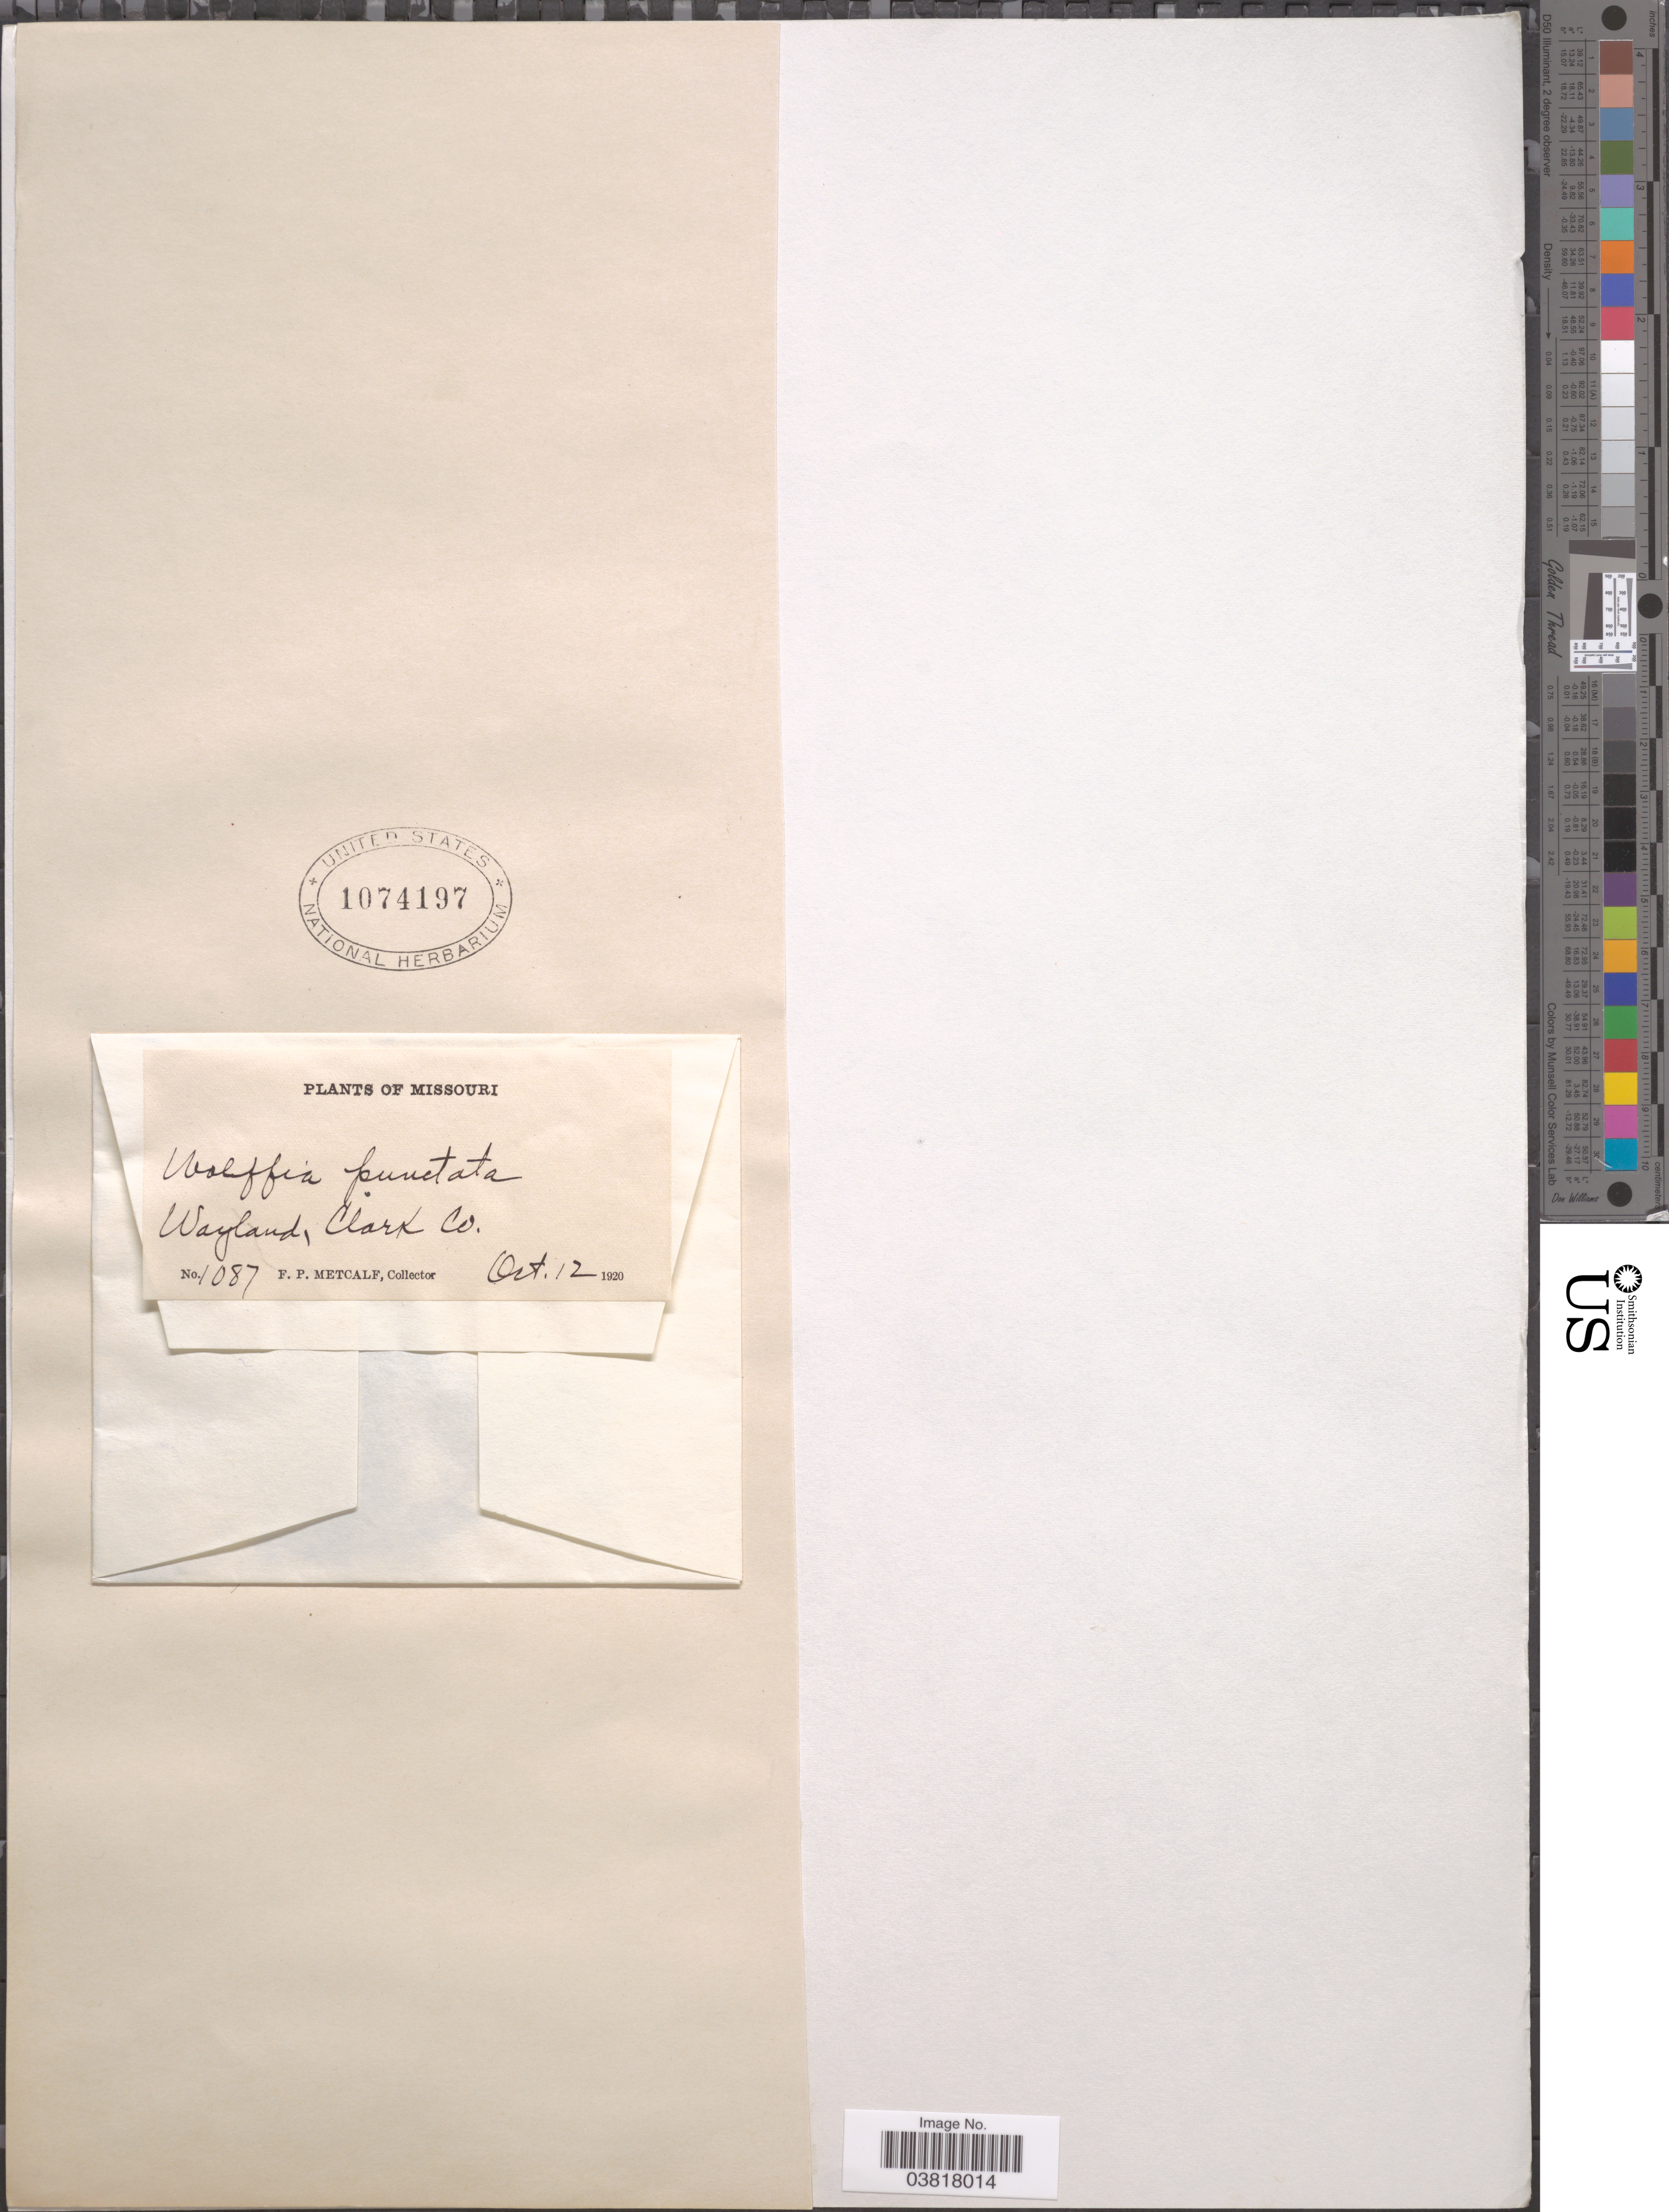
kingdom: Plantae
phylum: Tracheophyta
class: Liliopsida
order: Alismatales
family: Araceae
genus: Wolffia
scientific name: Wolffia punctata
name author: Griseb.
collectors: F. Metcalf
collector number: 1087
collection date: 1920-10-12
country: United States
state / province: Missouri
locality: Wayland, Clark Co.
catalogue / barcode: US 1074197